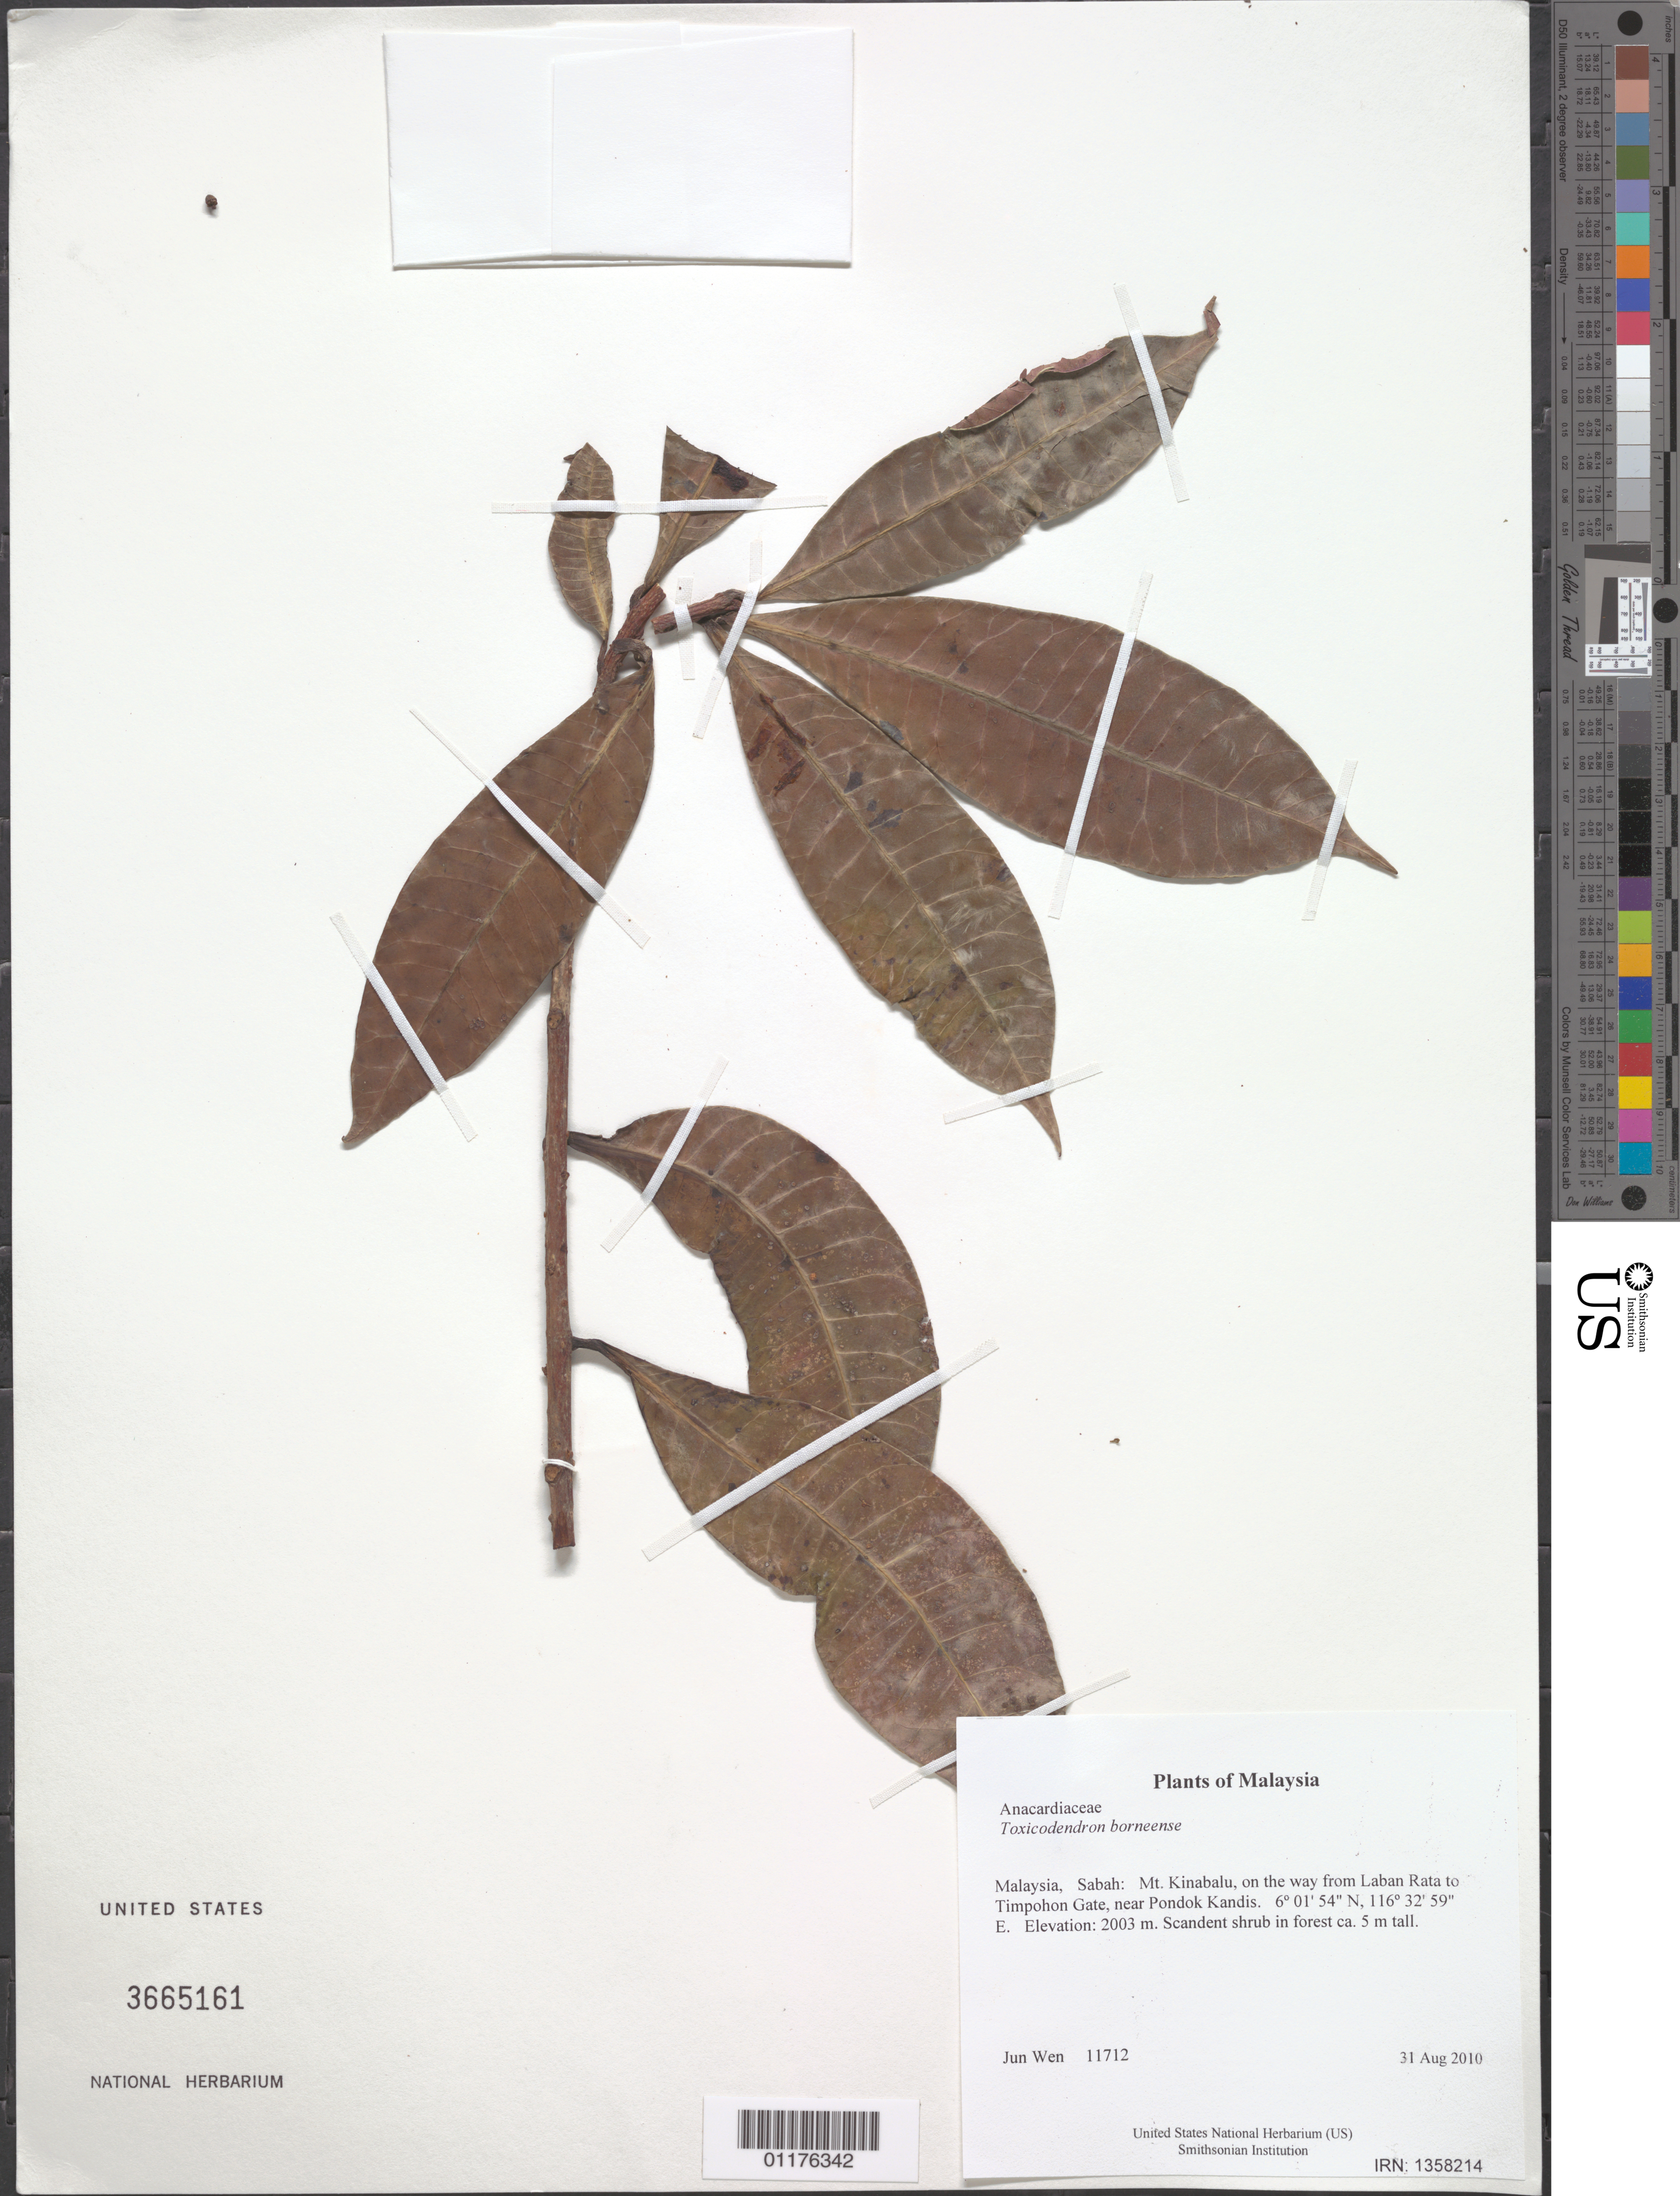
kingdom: Plantae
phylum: Tracheophyta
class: Magnoliopsida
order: Sapindales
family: Anacardiaceae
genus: Toxicodendron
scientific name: Toxicodendron borneense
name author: (Stapf) Gillis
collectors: J. Wen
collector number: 11712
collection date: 2010-08-31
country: Malaysia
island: Borneo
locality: Sabah: Mt. Kinabalu, on the way from Laban Rata to Timpohon Gate, near Pondok Kandis.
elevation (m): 2003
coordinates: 06 01 54.2 N, 116 32 58.9 E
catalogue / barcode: US 3665161